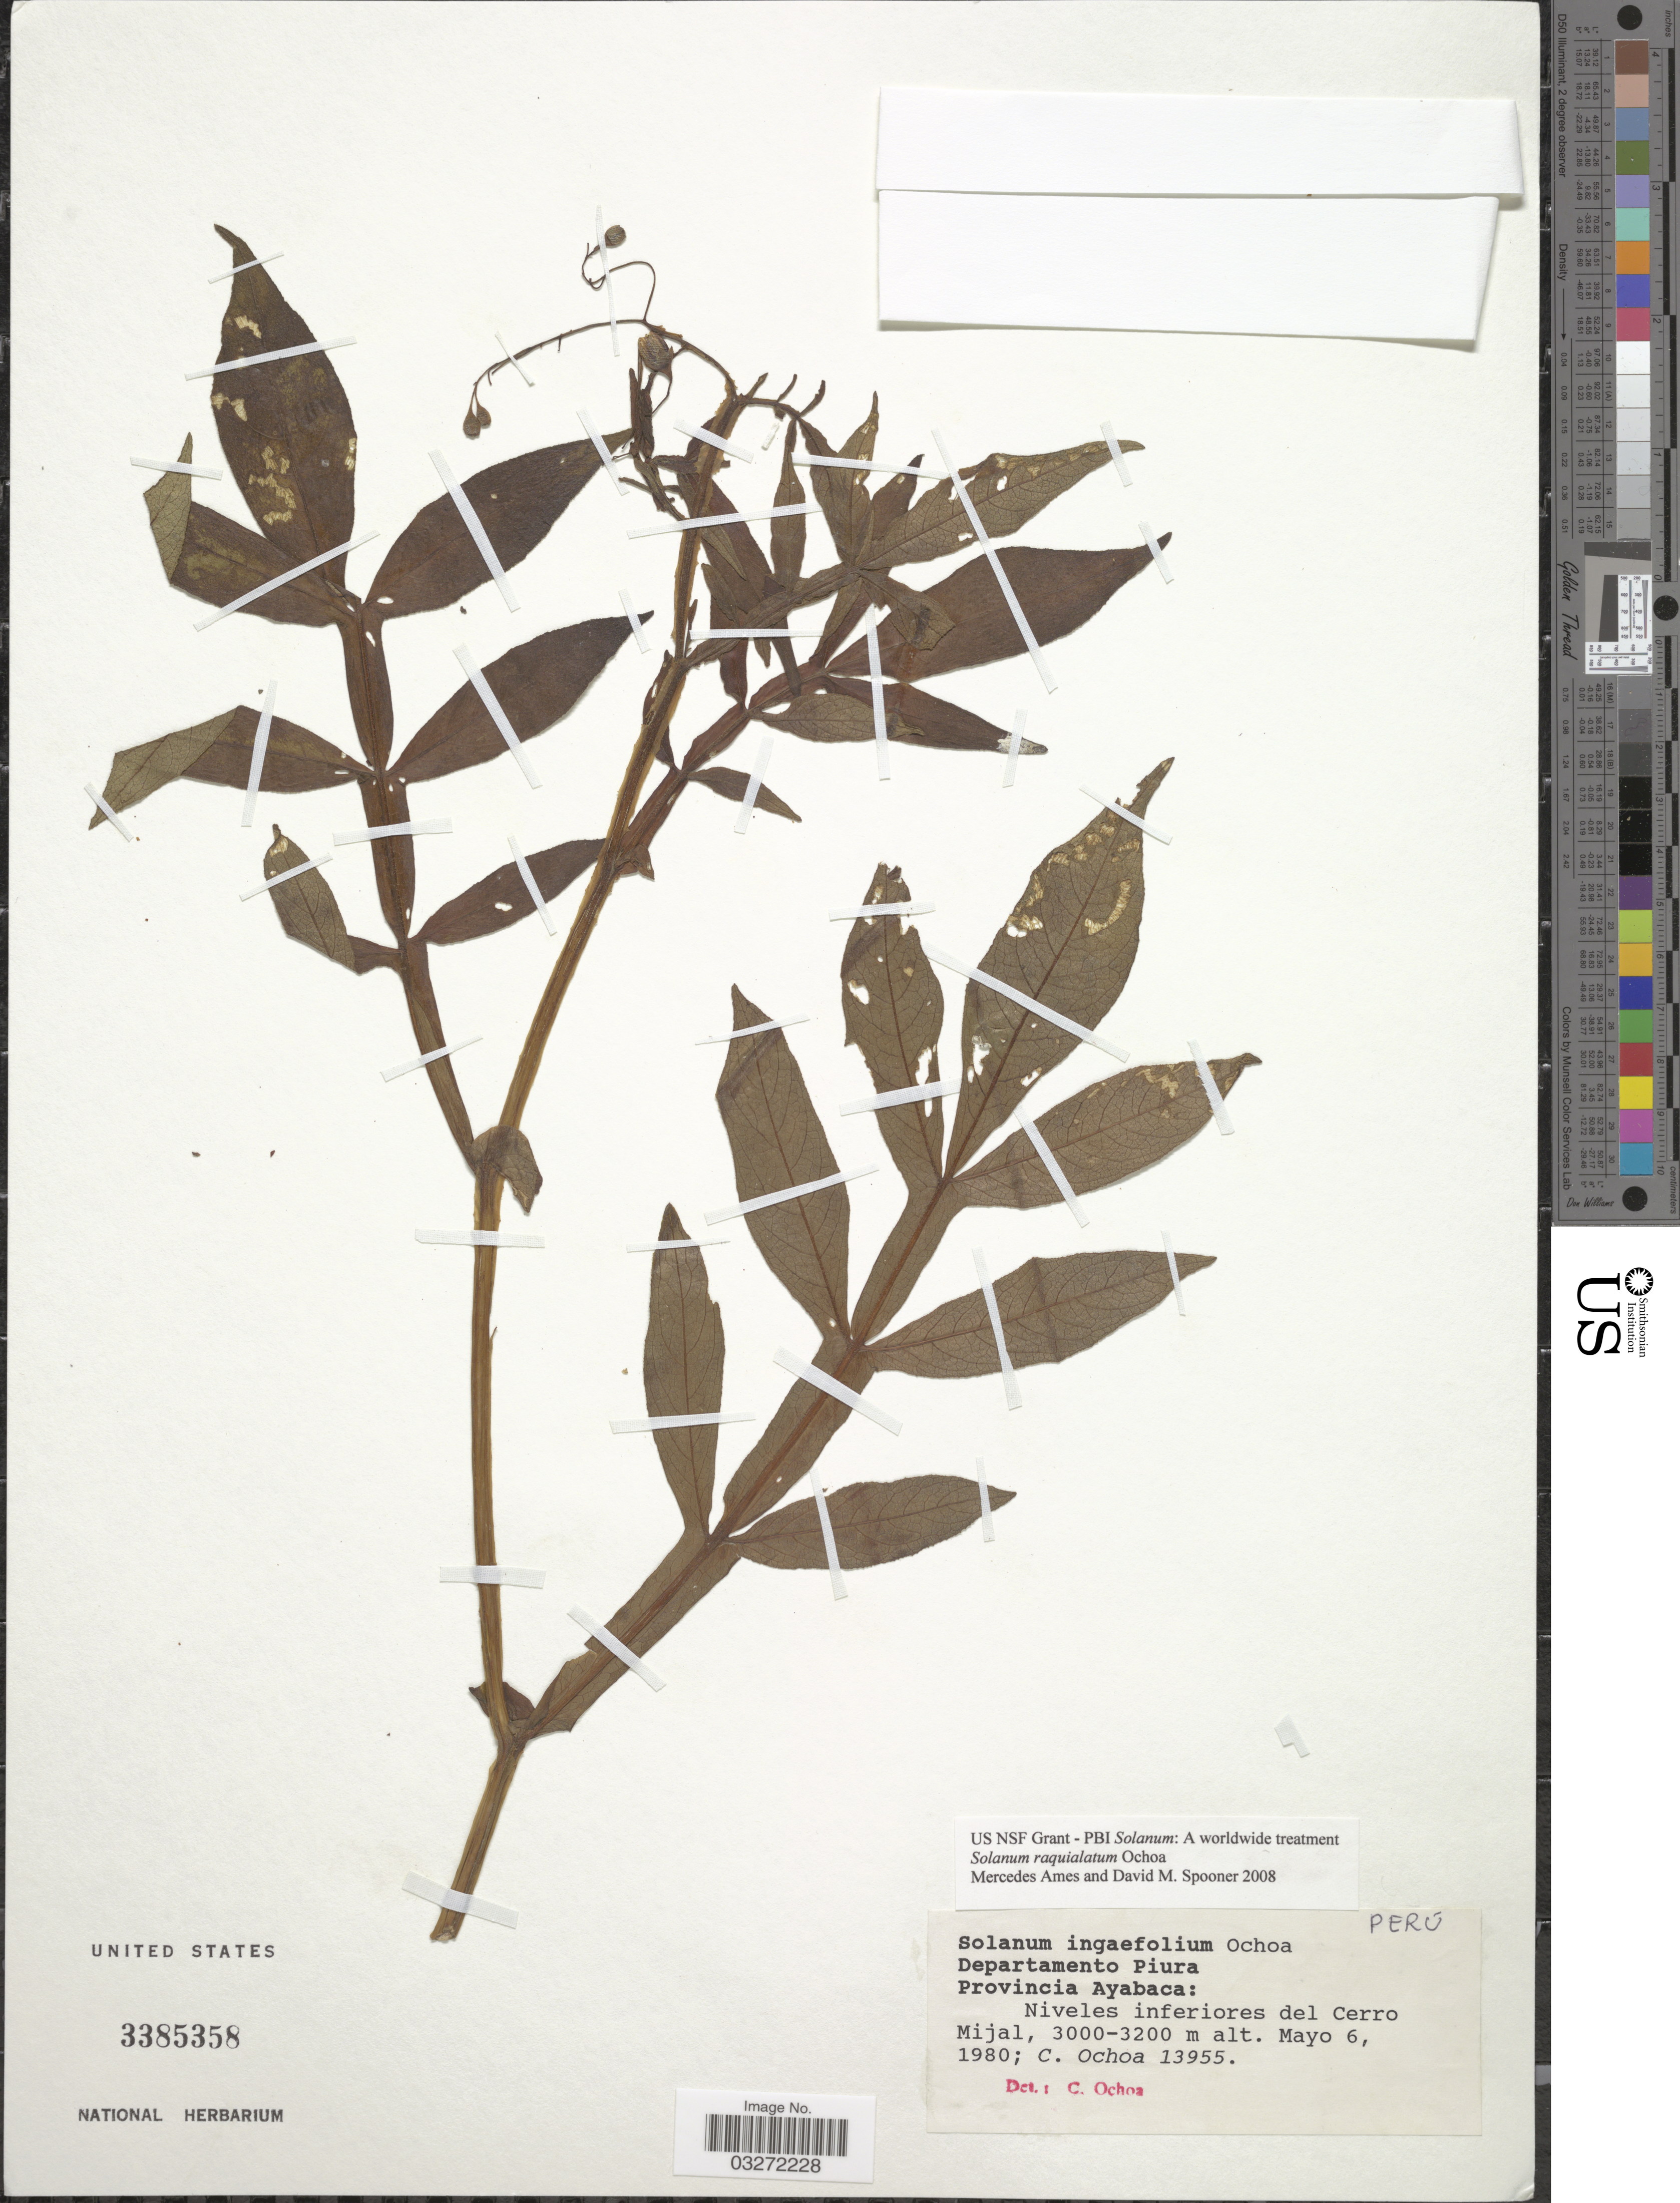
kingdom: Plantae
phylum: Tracheophyta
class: Magnoliopsida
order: Solanales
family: Solanaceae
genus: Solanum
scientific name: Solanum raquialatum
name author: Ochoa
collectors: C. Ochoa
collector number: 13955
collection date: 1980-05-06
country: Peru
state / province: Piura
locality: Departamento Piura. Provincia Ayabaca: Niveles inferiores del Cerro Mijal.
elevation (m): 3000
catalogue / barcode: US 3385358